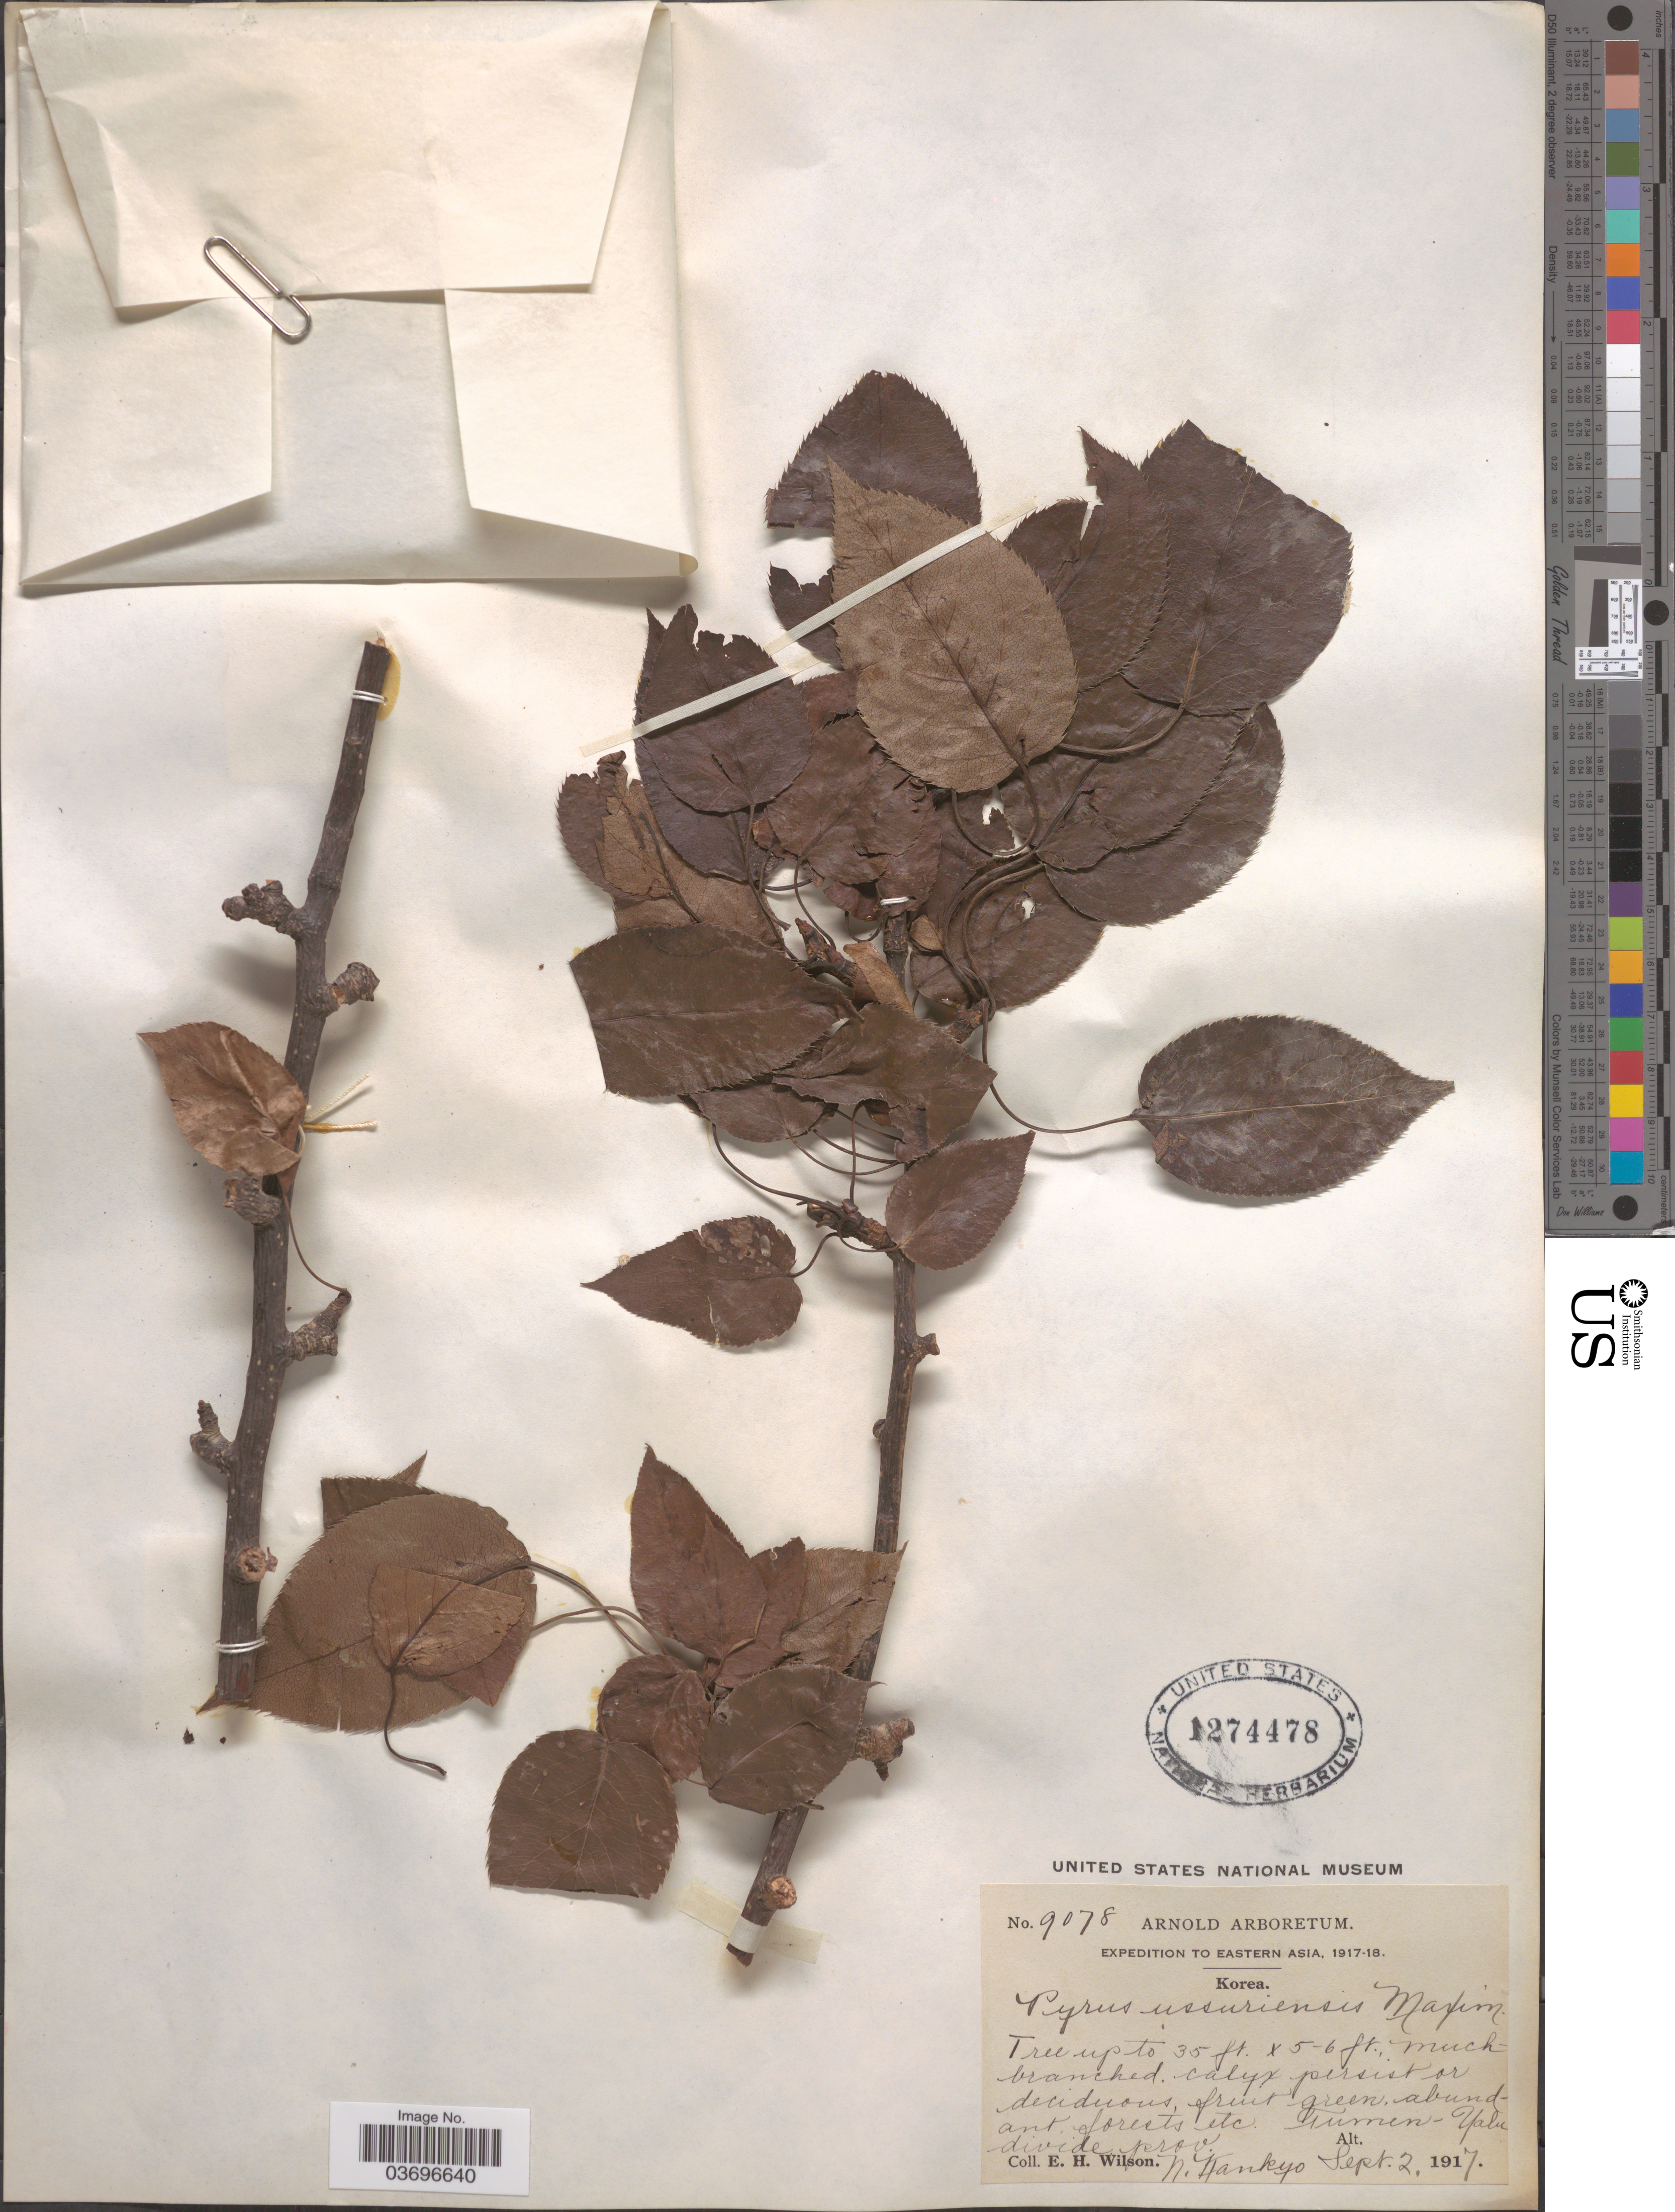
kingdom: Plantae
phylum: Tracheophyta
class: Magnoliopsida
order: Rosales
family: Rosaceae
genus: Pyrus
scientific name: Pyrus ussuriensis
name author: Maxim.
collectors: E. Wilson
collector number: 9078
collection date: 1917-09-02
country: North Korea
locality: Tumen-Yalu divide prov. N. Kankyo.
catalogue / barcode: US 1274478